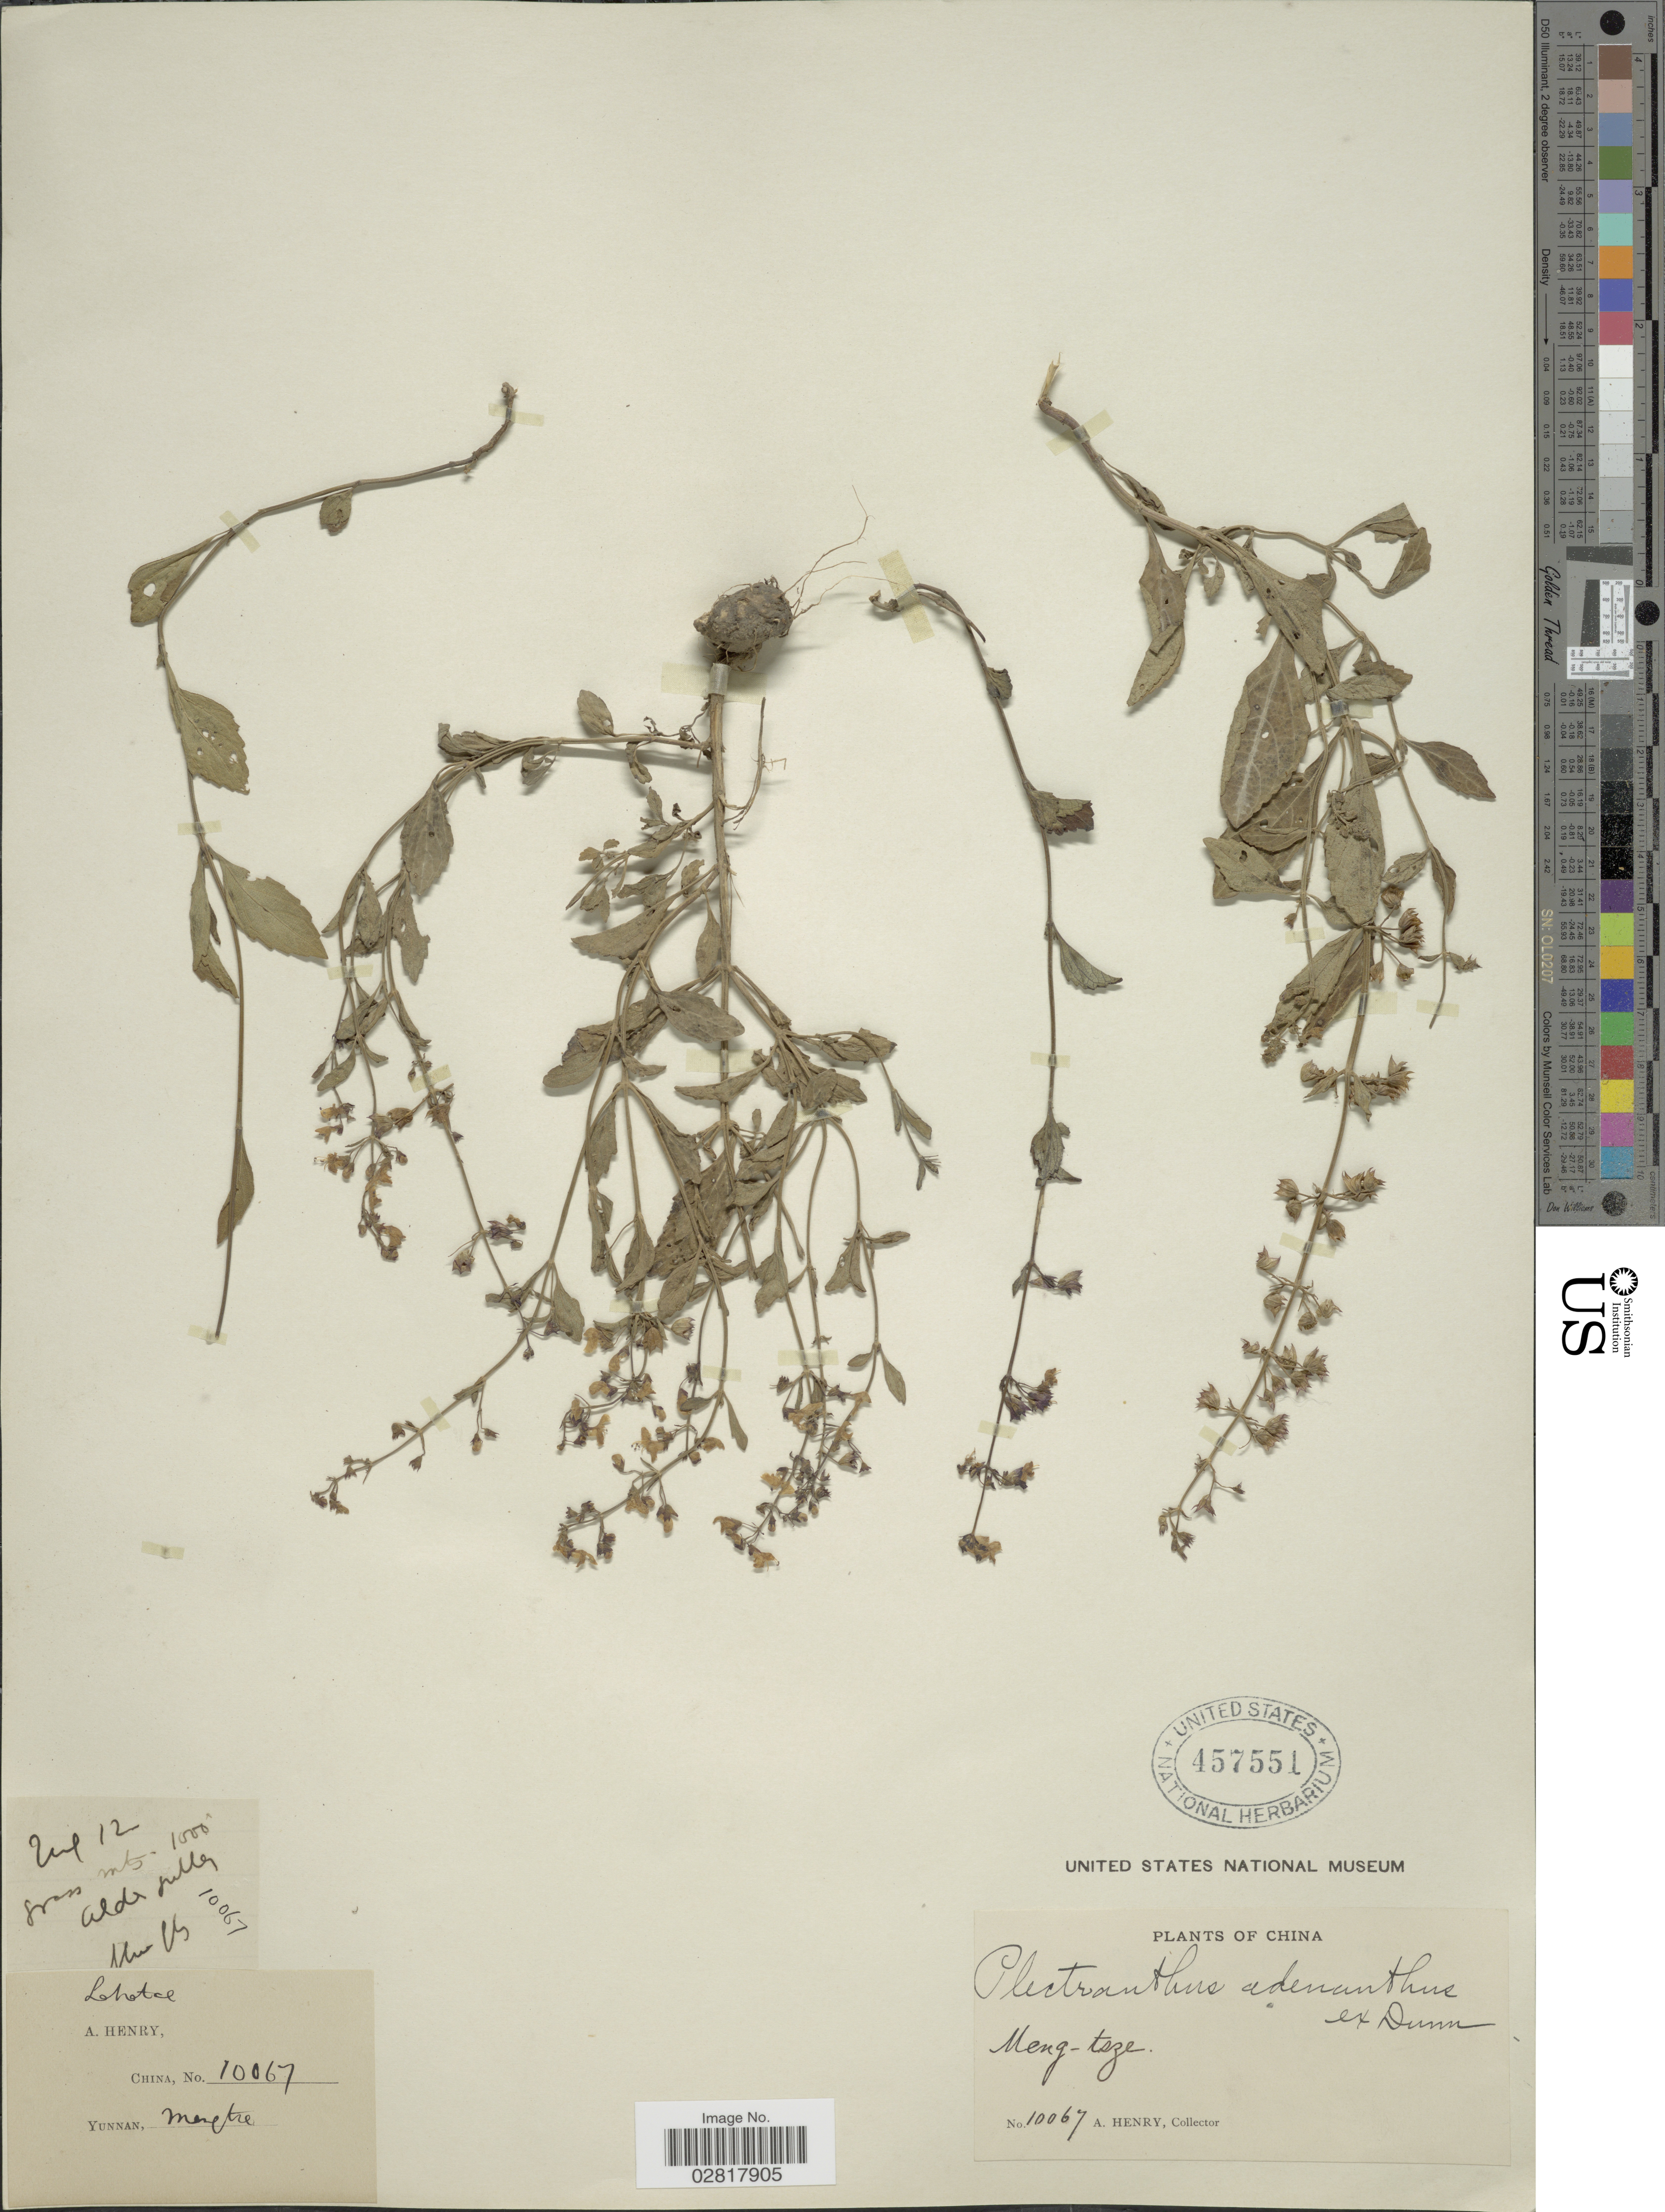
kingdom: Plantae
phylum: Tracheophyta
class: Magnoliopsida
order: Lamiales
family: Lamiaceae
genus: Plectranthus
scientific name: Plectranthus adenanthus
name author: Diels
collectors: A. Henry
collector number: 10067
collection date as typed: Transcribed d/m/y: /8/12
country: China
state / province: Yunnan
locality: Meng-tsze. Grass mts, alder gulley.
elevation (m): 305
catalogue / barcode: US 457551